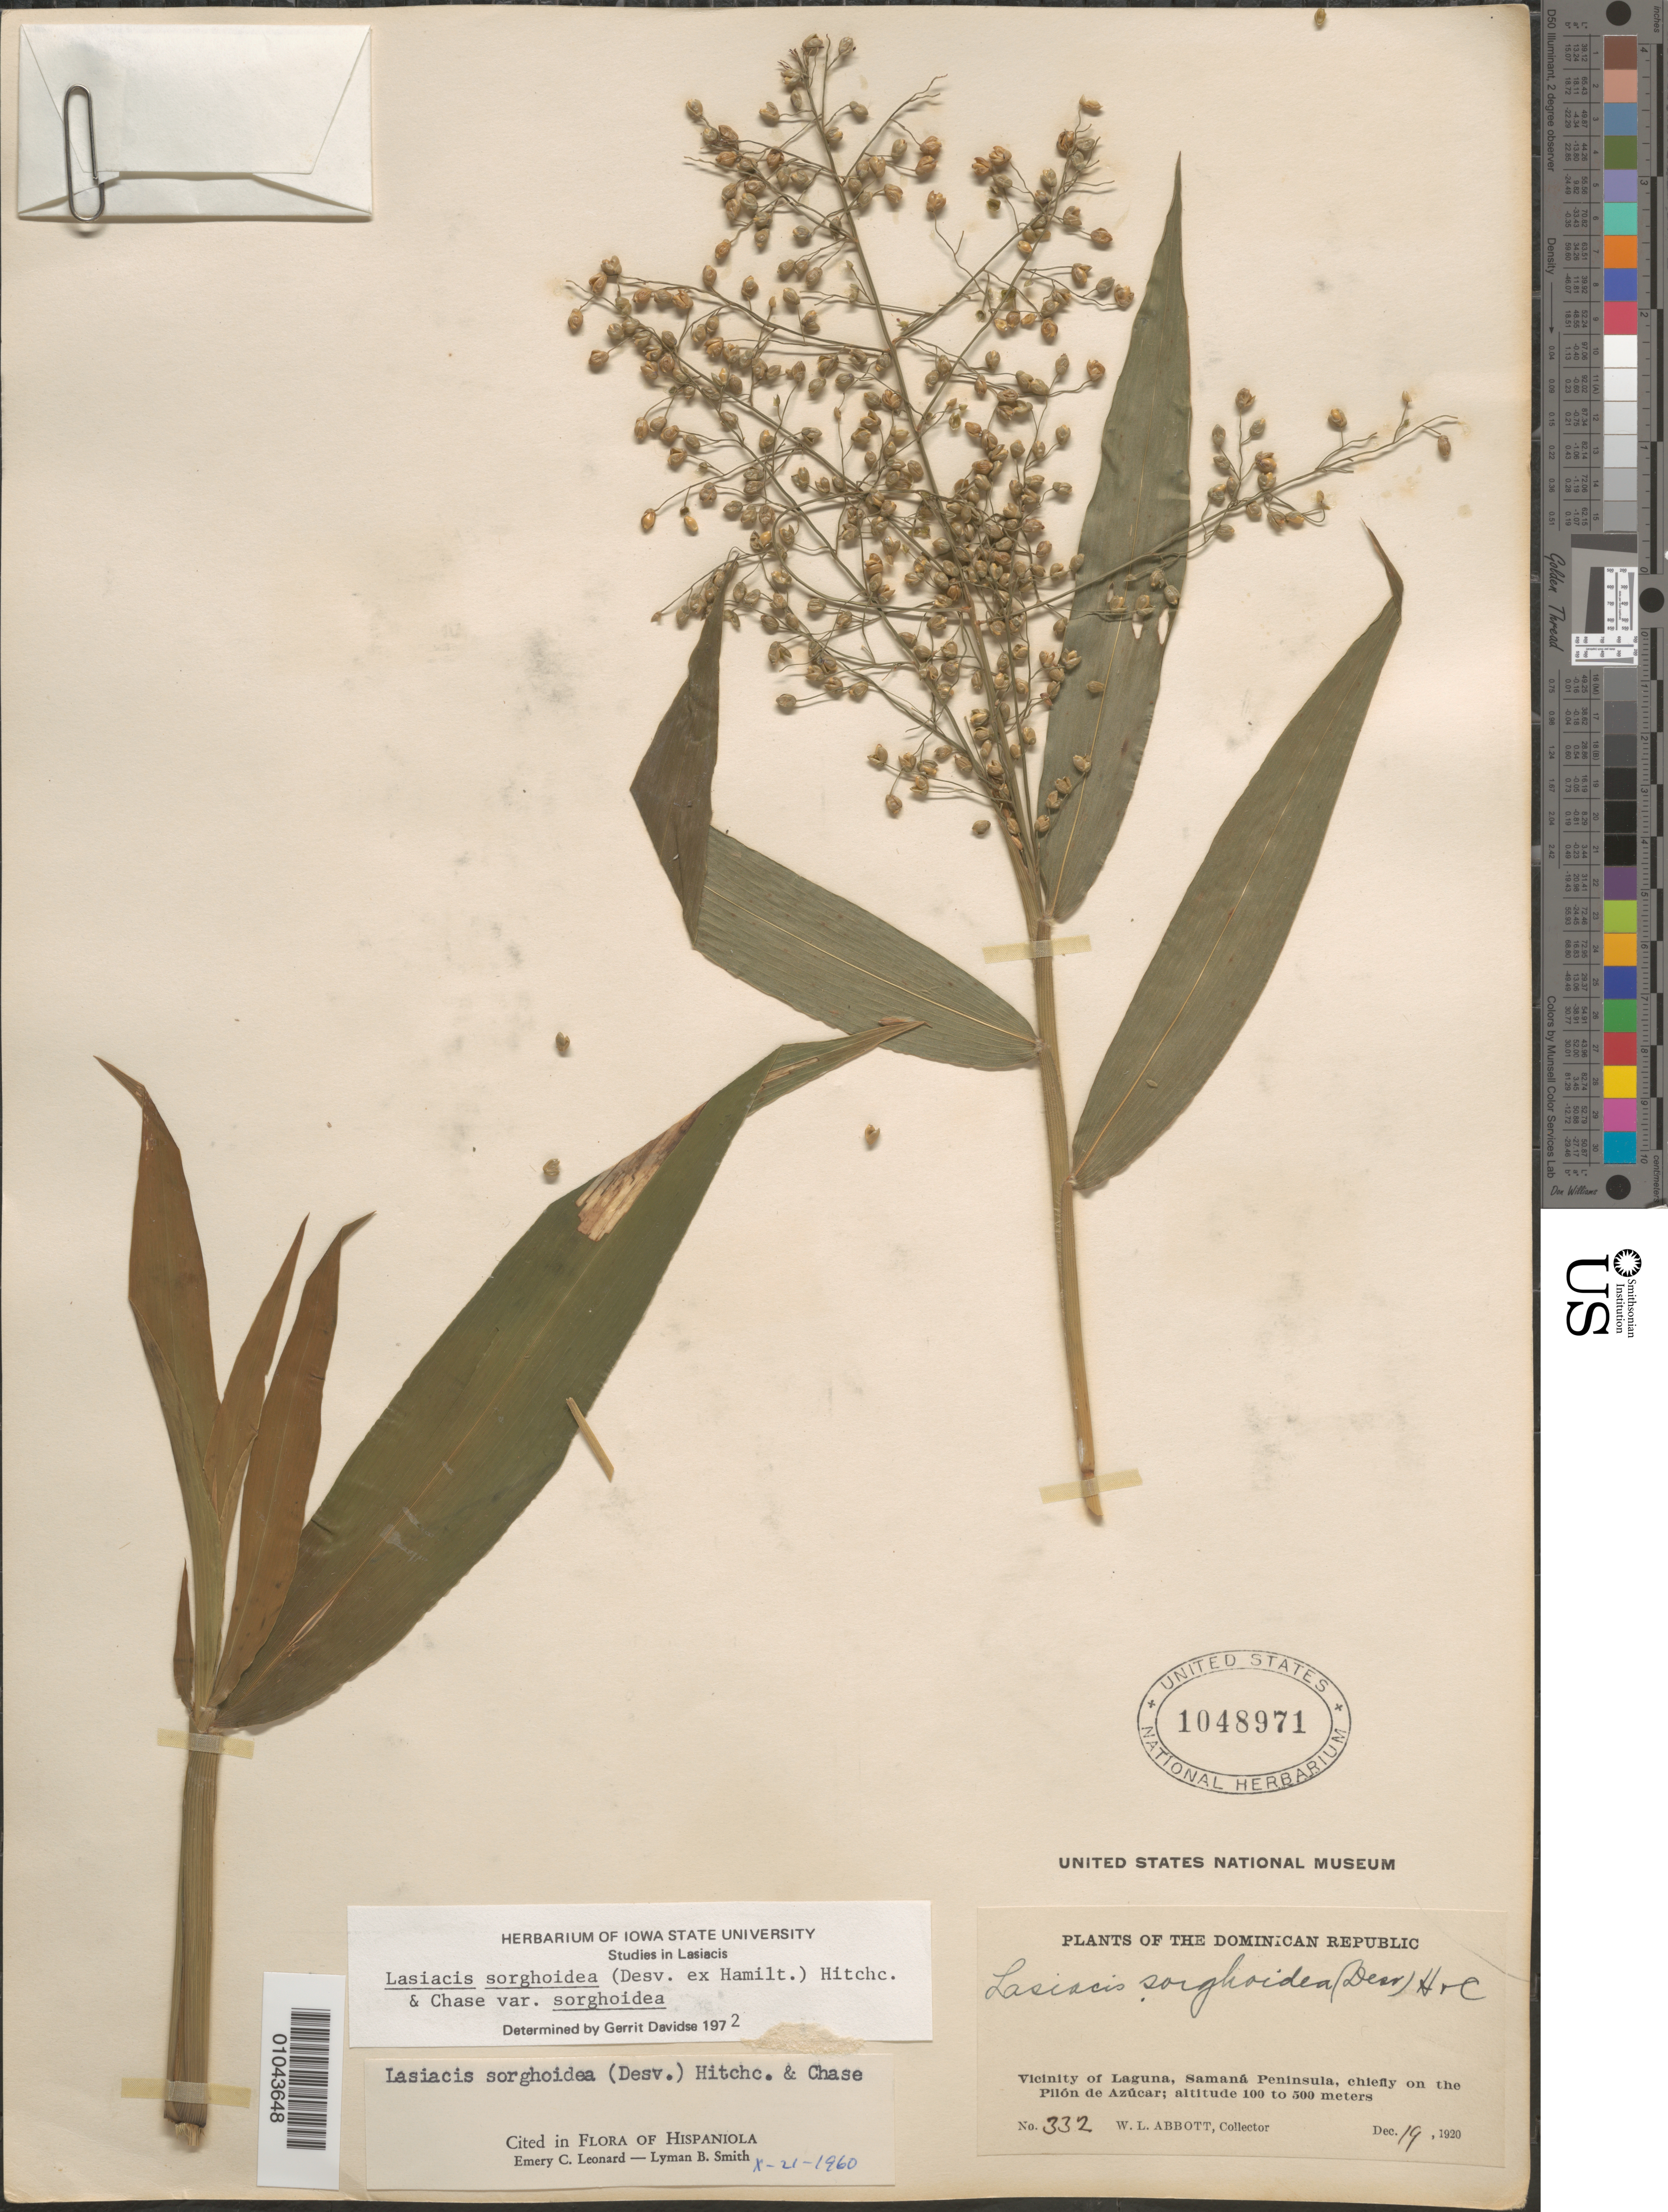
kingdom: Plantae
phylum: Tracheophyta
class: Liliopsida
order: Poales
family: Poaceae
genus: Lasiacis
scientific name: Lasiacis sorghoidea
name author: (Desv. ex Ham.) Hitchc. & Chase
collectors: W. L. Abbott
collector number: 332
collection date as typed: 19 Dec 1920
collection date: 1920-12-19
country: Dominican Republic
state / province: Samaná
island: Hispaniola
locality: Vicinity of Laguna, Samana Peninsula, chiefly on the Pilon de Azucar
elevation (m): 100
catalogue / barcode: US 1048971